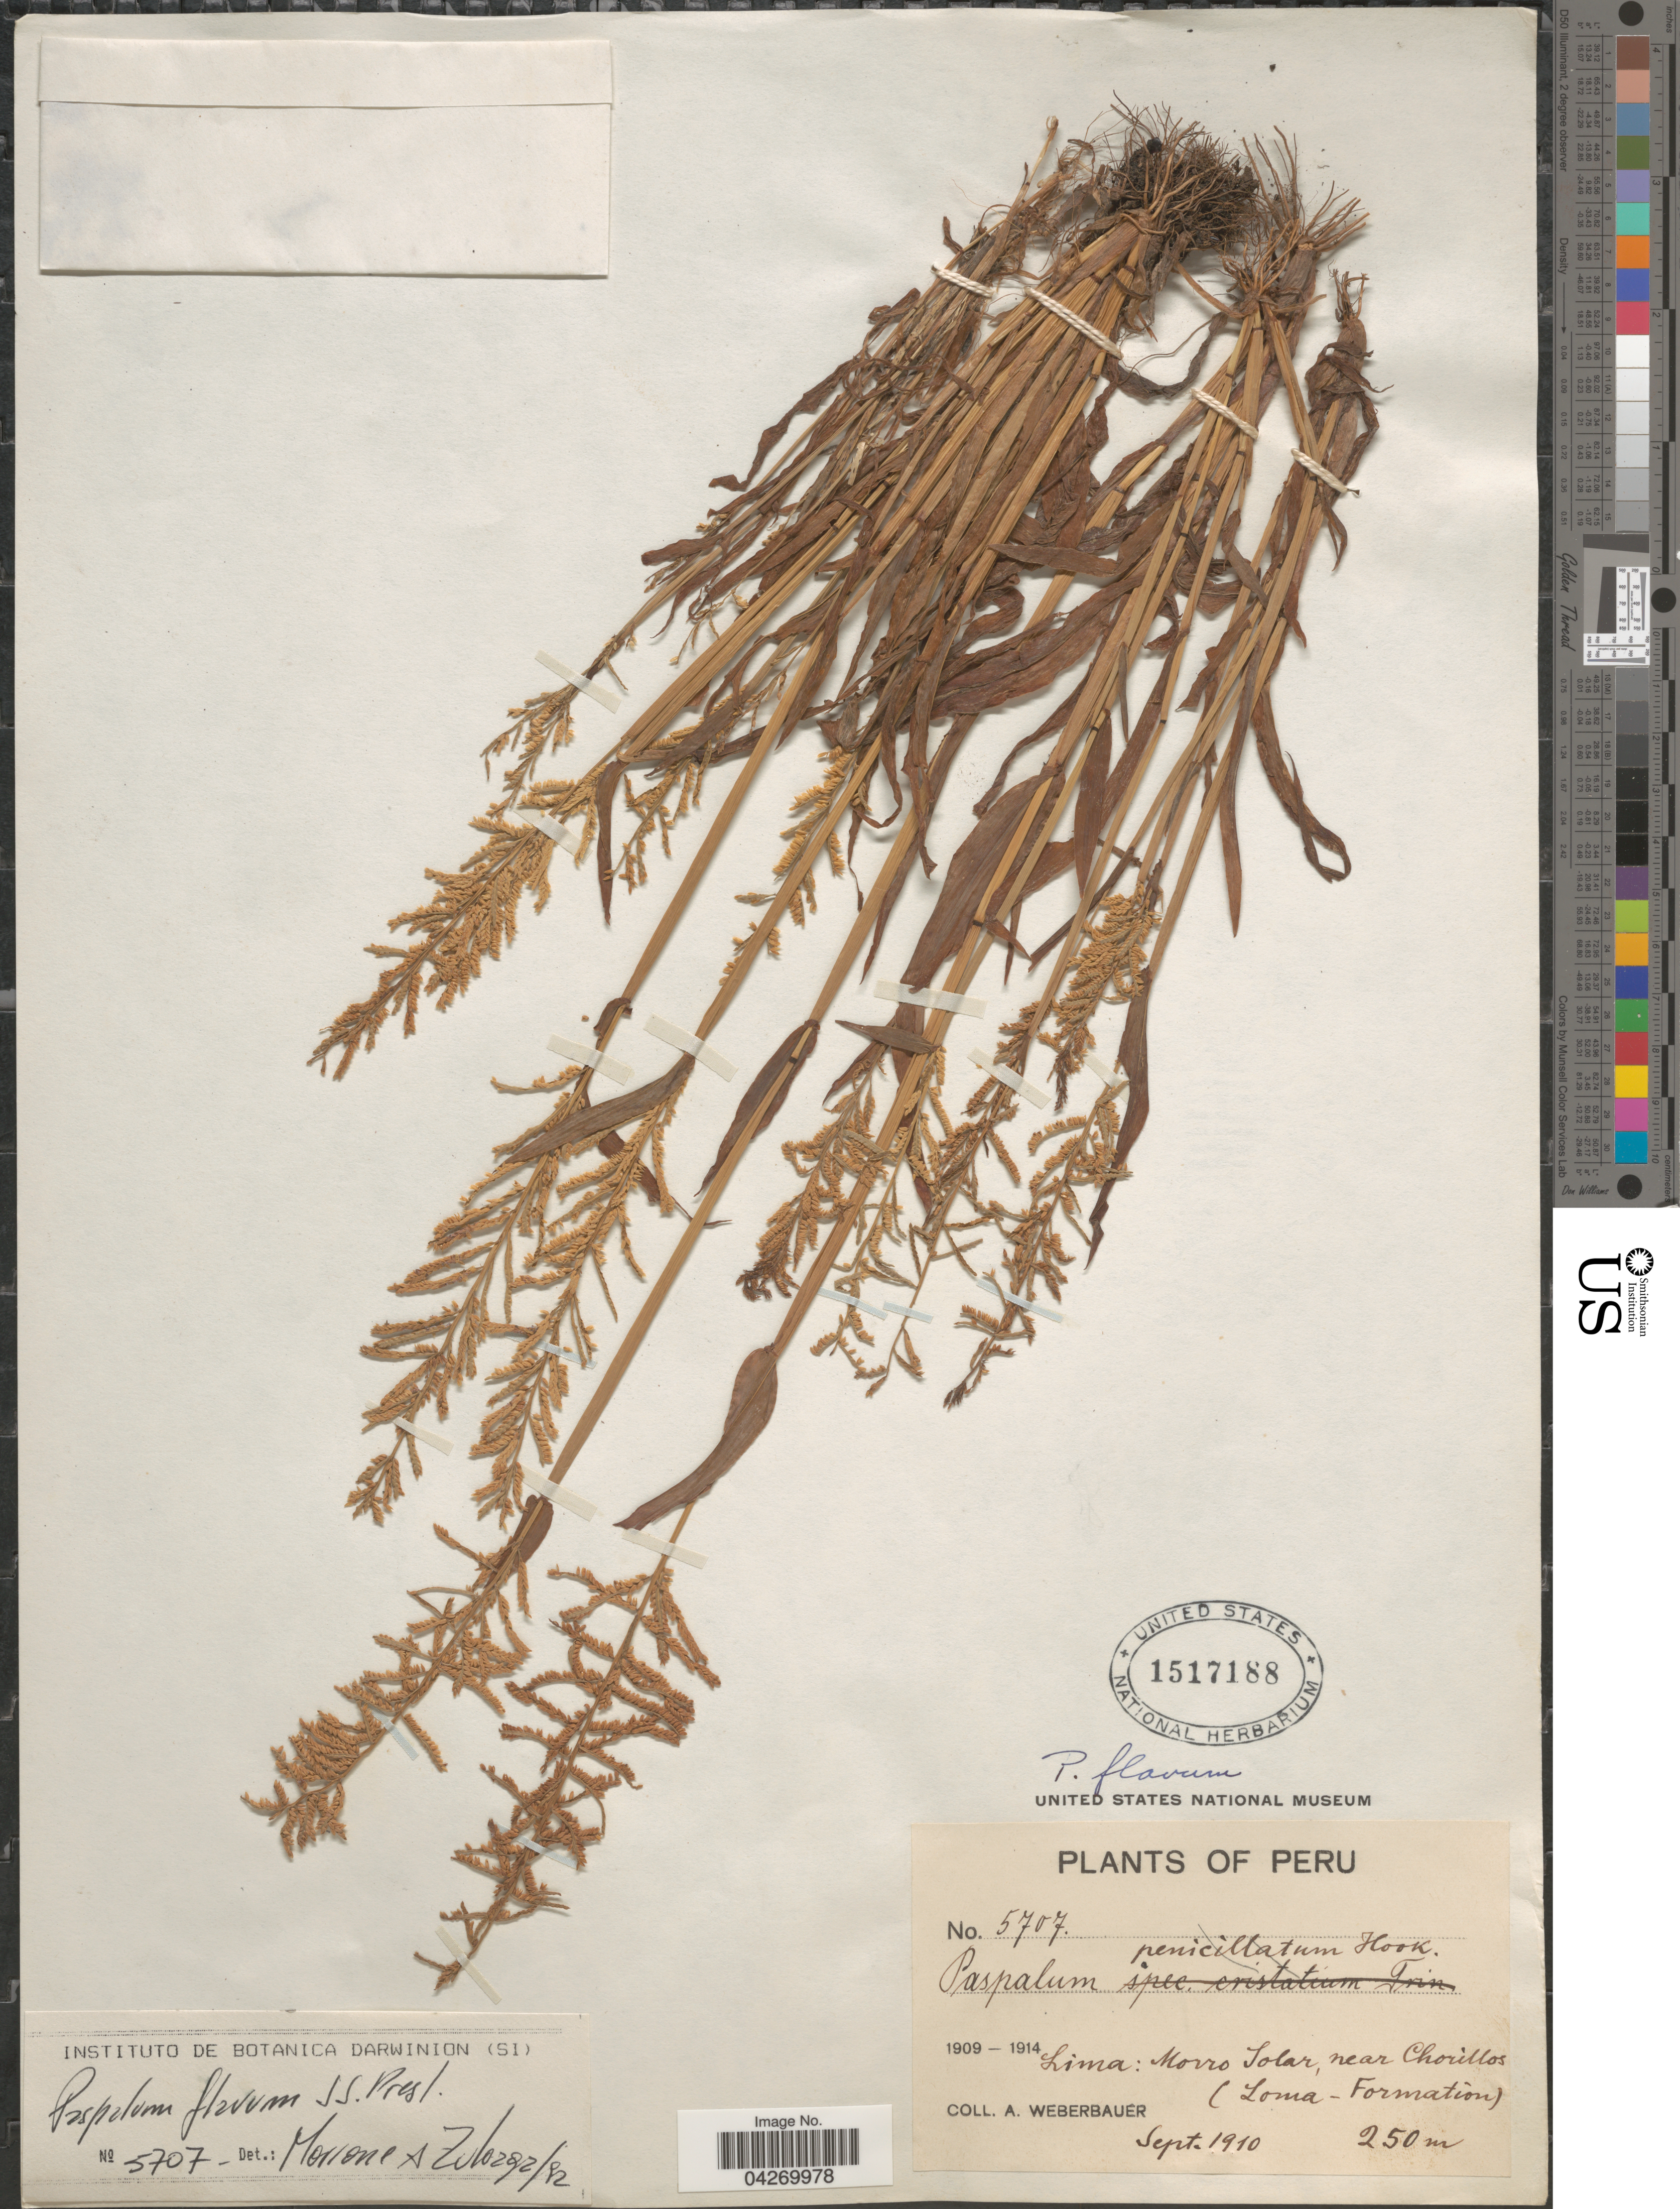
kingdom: Plantae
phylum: Tracheophyta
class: Liliopsida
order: Poales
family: Poaceae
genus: Paspalum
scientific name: Paspalum flavum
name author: J. Presl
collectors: A. Weberbauer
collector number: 5707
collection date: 1910-09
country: Peru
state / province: Lima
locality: Morro Solar, near Chorillos (Loma-Formation).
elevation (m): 250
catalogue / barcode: US 1517188